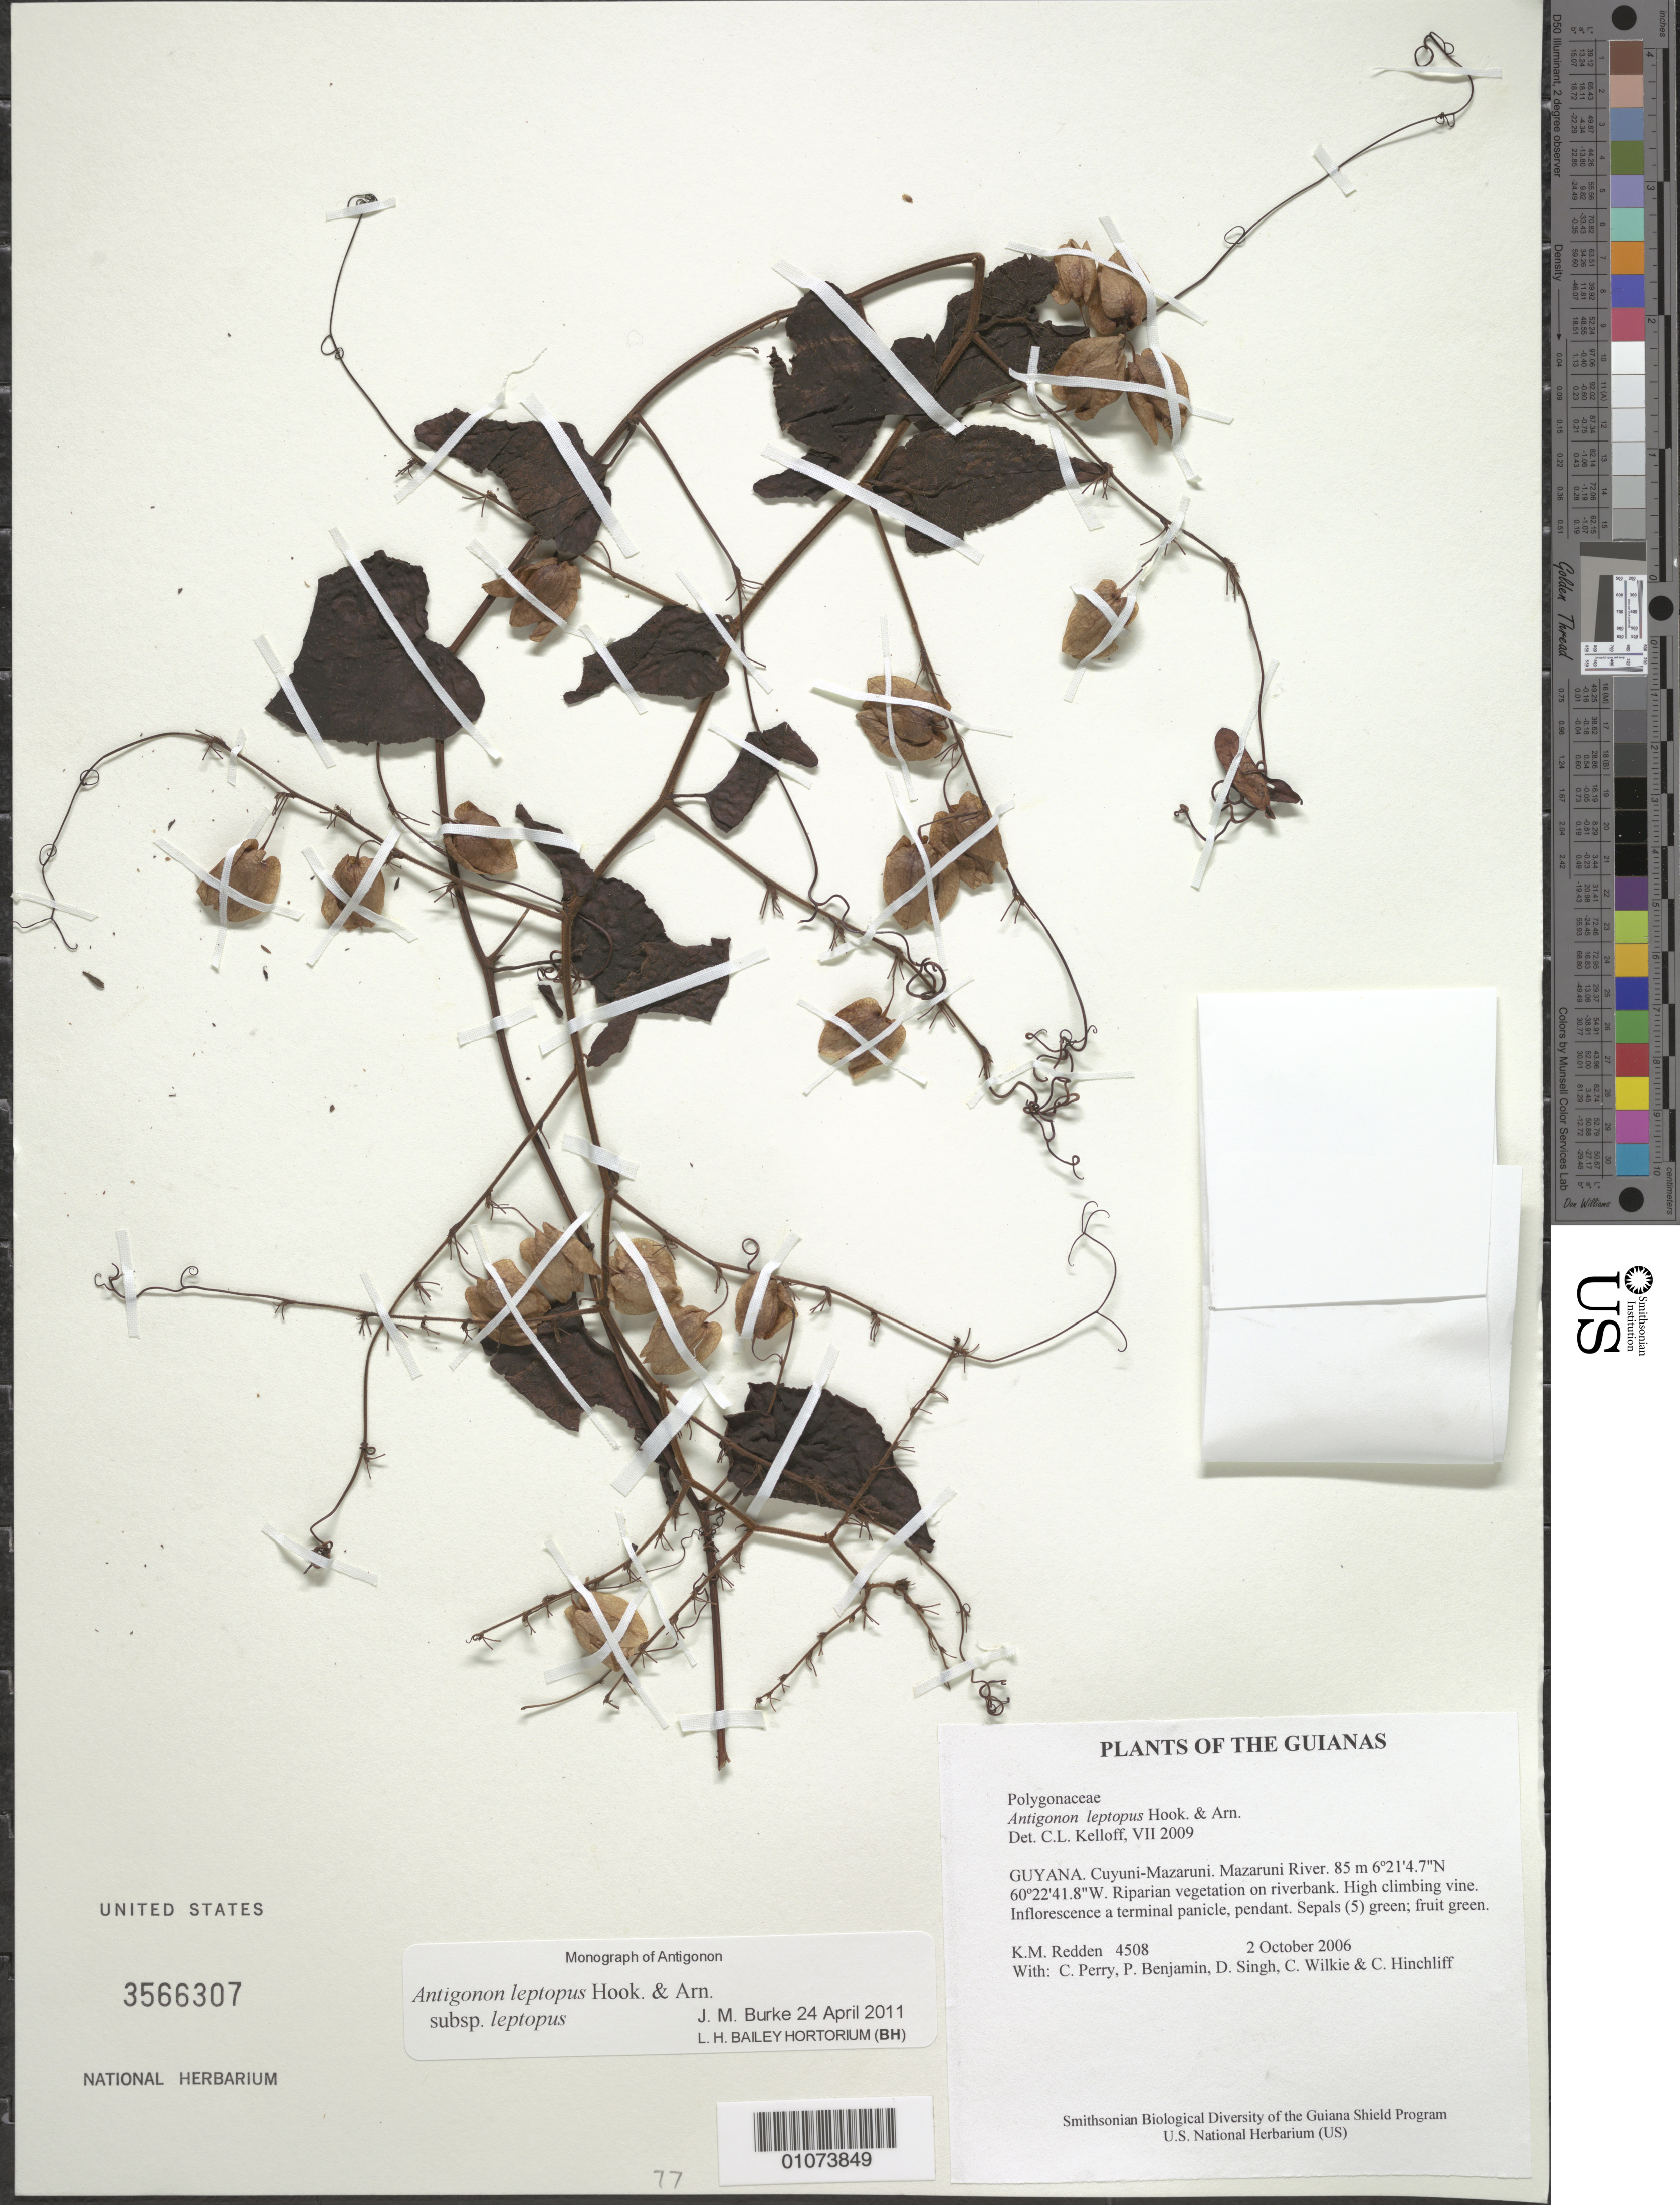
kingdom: Plantae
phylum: Tracheophyta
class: Magnoliopsida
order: Caryophyllales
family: Polygonaceae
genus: Antigonon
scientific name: Antigonon leptopus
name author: Hook. & Arn.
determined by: Kelloff, Carol L., (US), Smithsonian Institution - National Museum of Natural History (UNITED STATES)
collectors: K. M. Redden, C. Perry, P. Benjamin, D. Singh, C. Wilkie & C. E. Hinchliff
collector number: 4508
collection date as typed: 2 October 2006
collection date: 2006-10-02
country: Guyana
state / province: Cuyuni-Mazaruni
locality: Mazaruni River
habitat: Riparian vegetation on riverbank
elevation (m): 85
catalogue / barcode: US 3566307